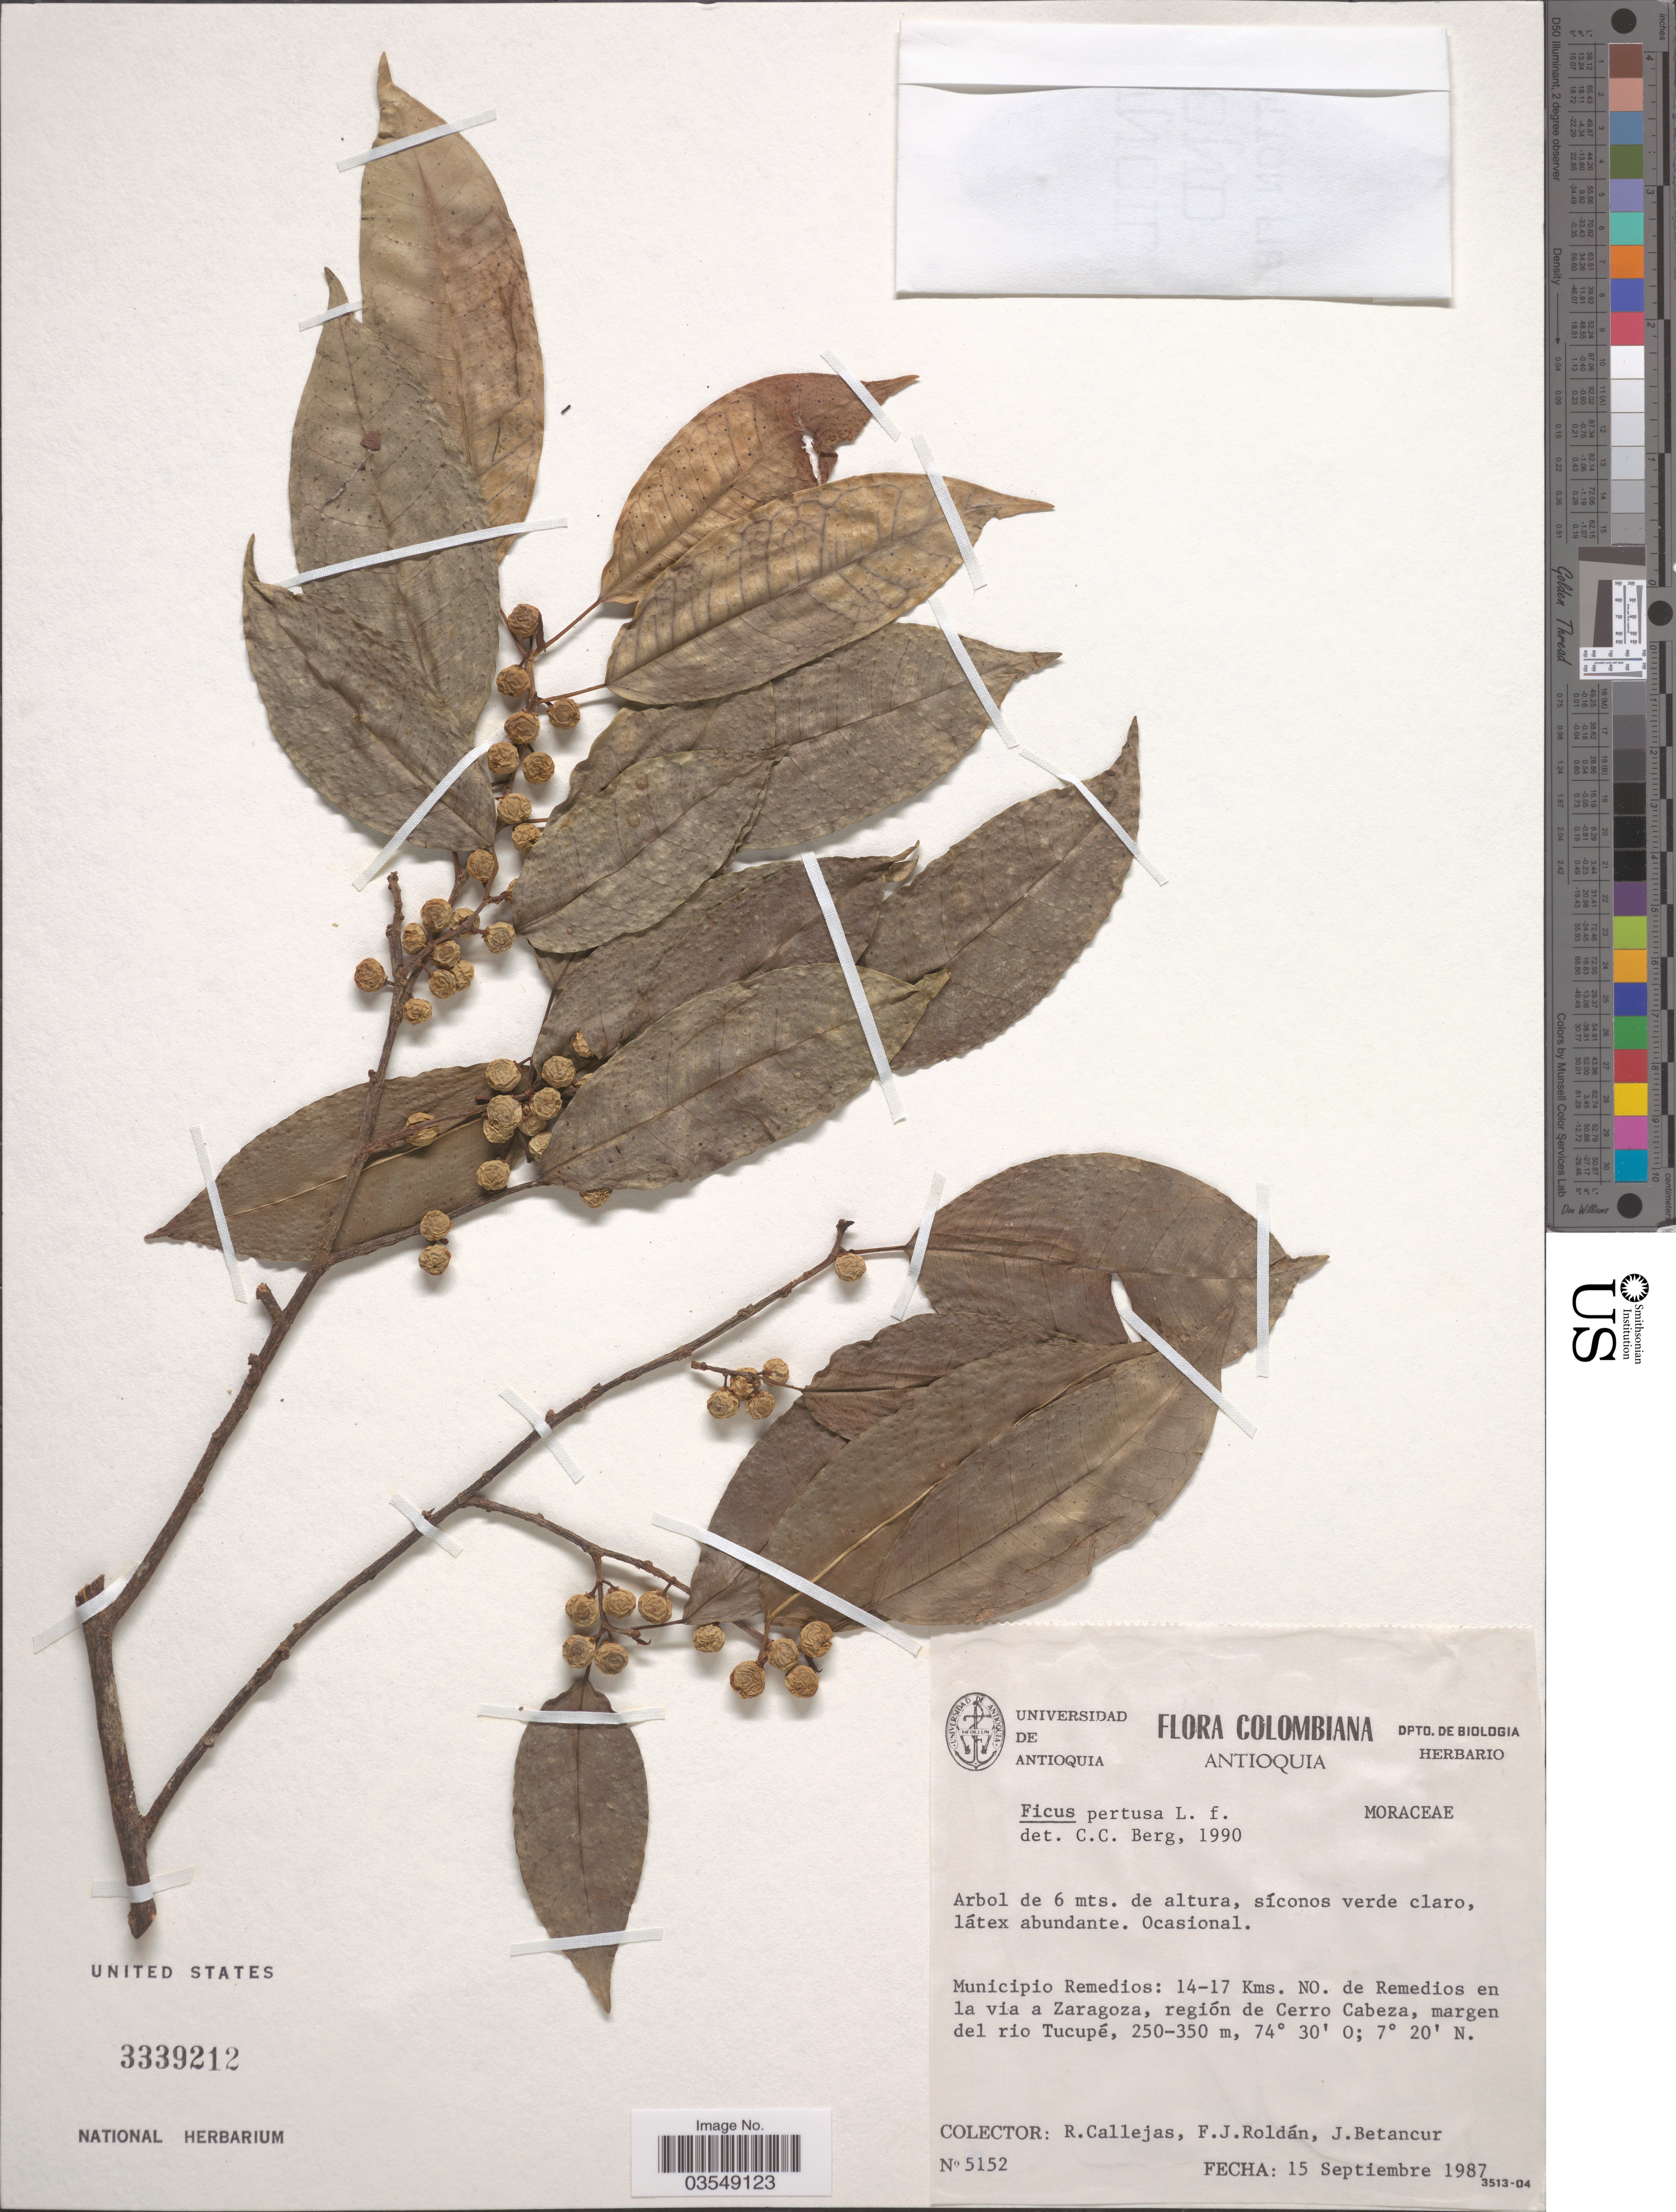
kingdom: Plantae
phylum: Tracheophyta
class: Magnoliopsida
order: Rosales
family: Moraceae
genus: Ficus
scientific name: Ficus pertusa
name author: L. f.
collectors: R. Callejas, F. J. Roldán & J. Betancur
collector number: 5152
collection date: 1987-09-15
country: Colombia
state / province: Antioquia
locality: Municipio Remedios: 14-17 Kms. NO. de Remedios en la via a Zaragoza, región de Cerro Cabeza, margen del rio Tucupé.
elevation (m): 250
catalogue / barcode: US 3339212